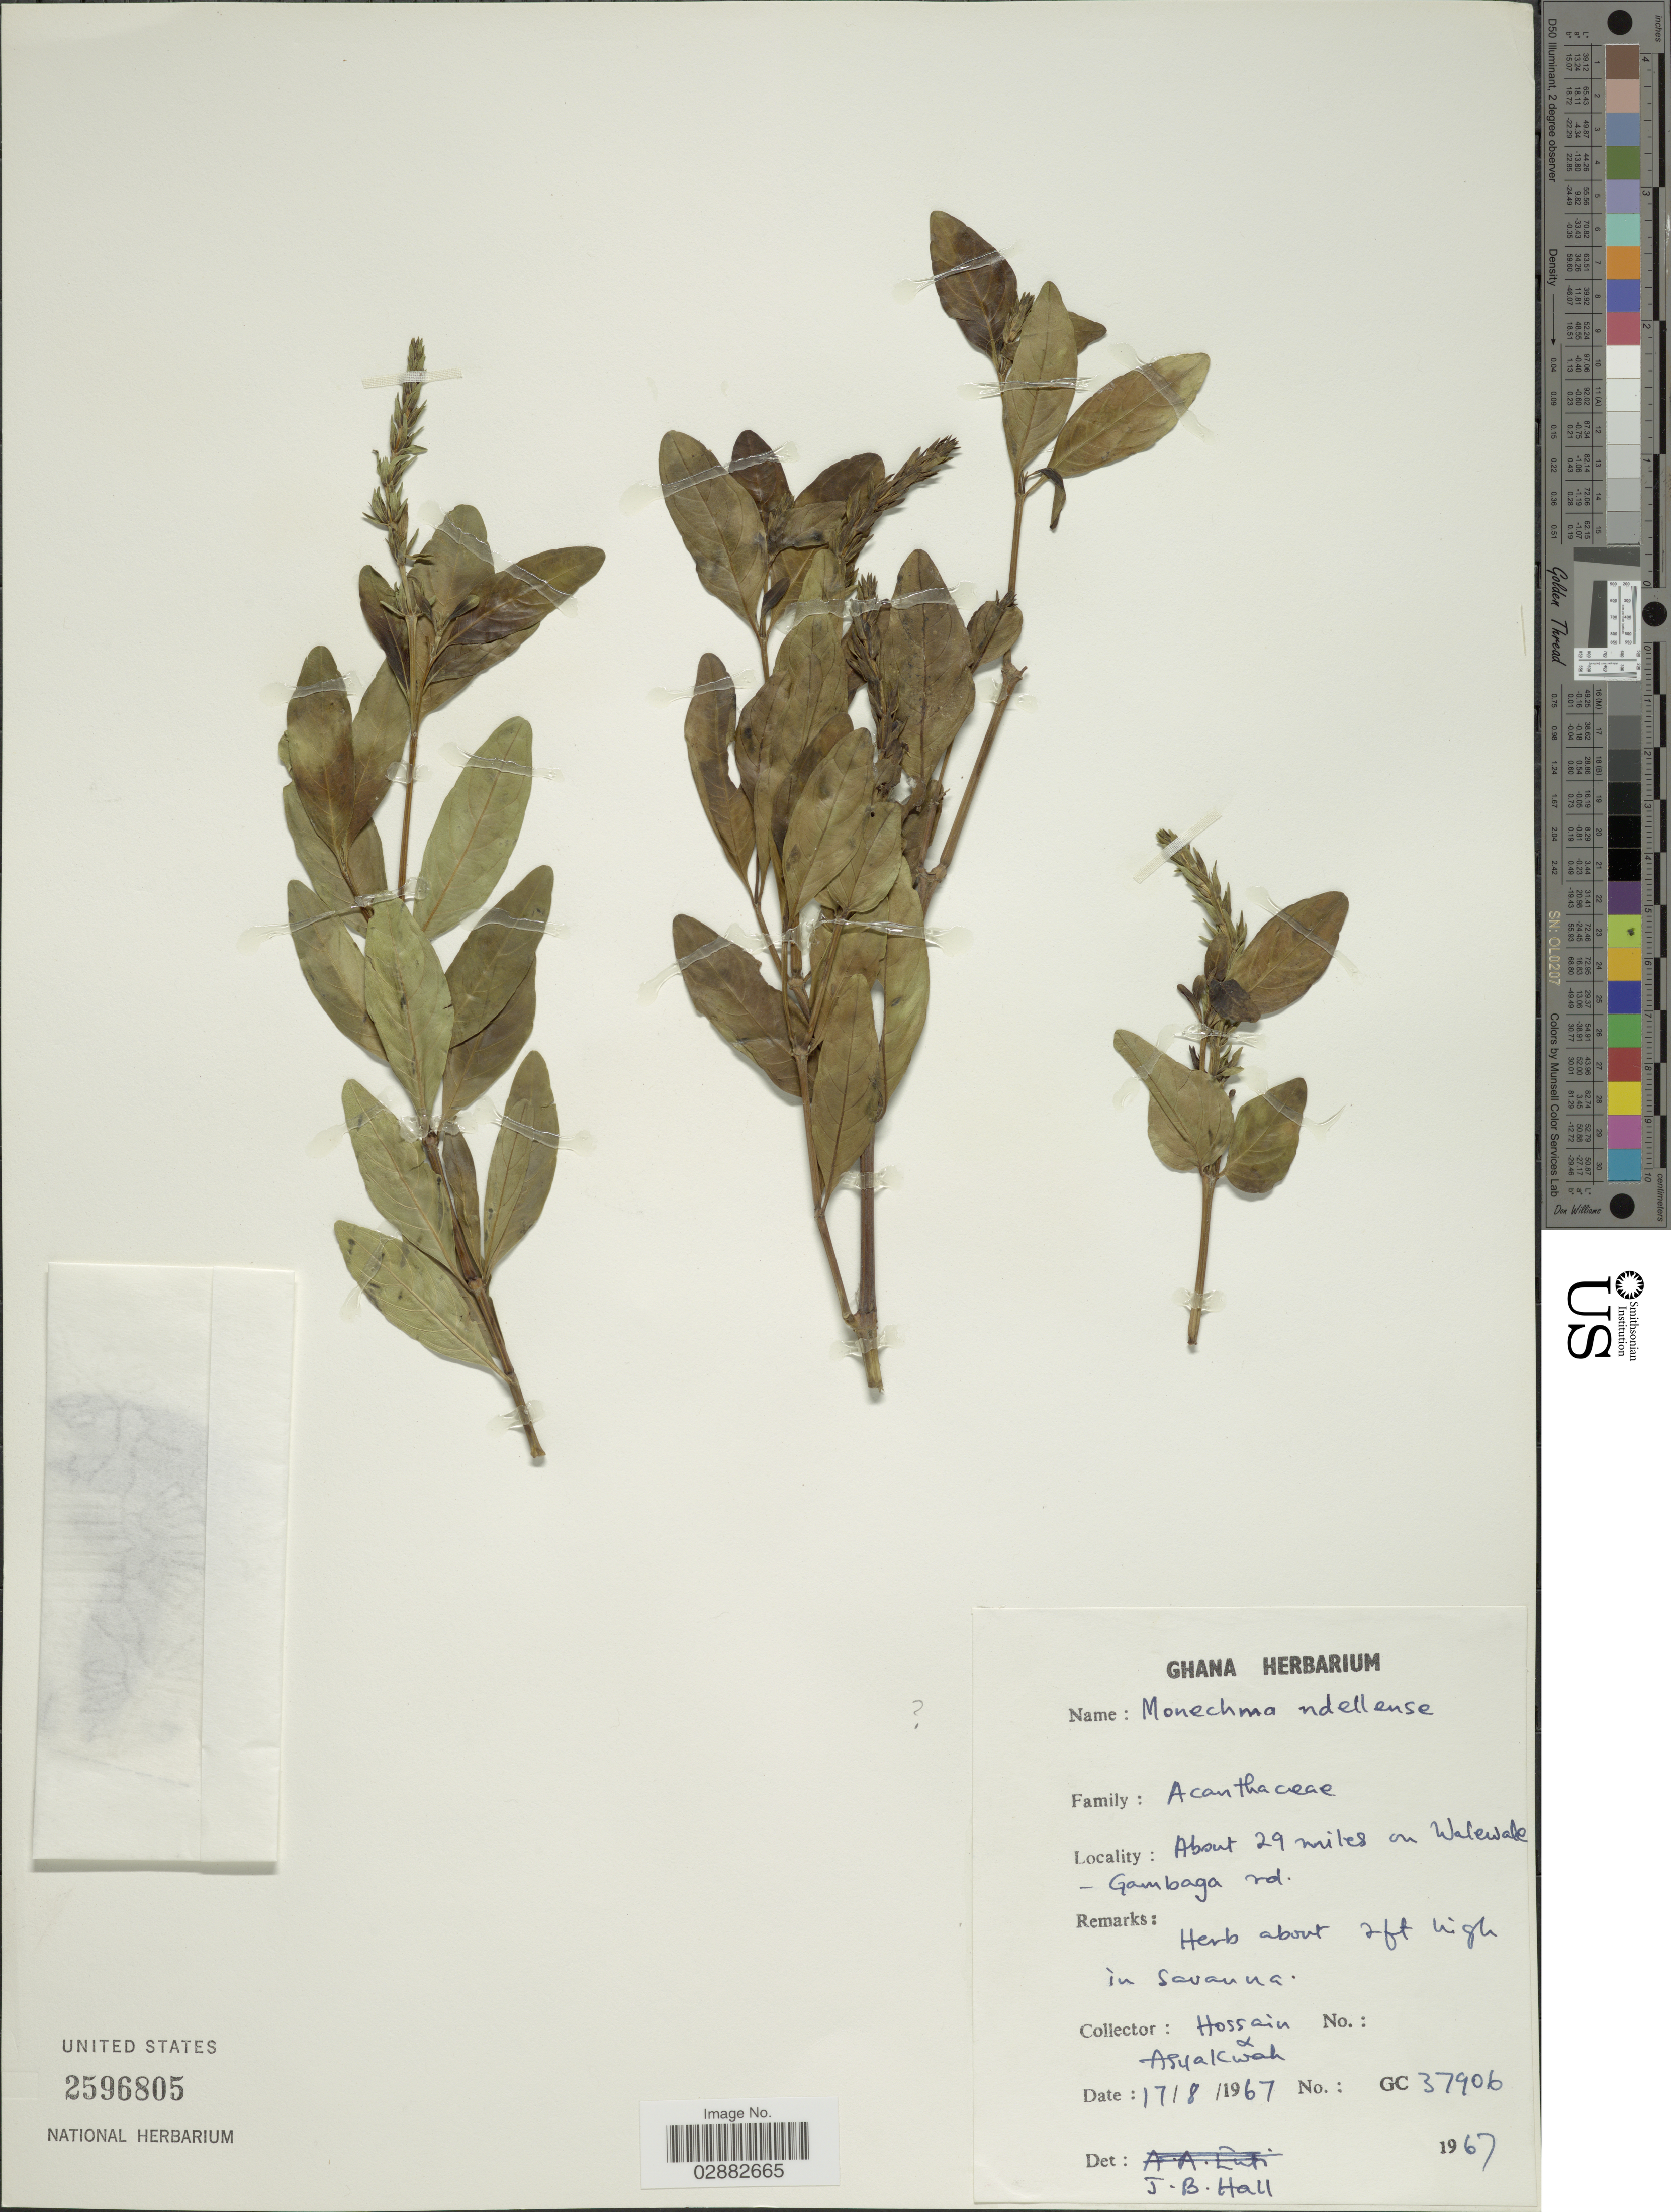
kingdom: Plantae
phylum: Tracheophyta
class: Magnoliopsida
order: Lamiales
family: Acanthaceae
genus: Justicia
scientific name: Justicia sp.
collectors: Hossain & Agyakwah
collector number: GC37906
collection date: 1967-08-17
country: Ghana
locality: About 29 miles on Walewale - Gambaga rd.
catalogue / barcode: US 2596805